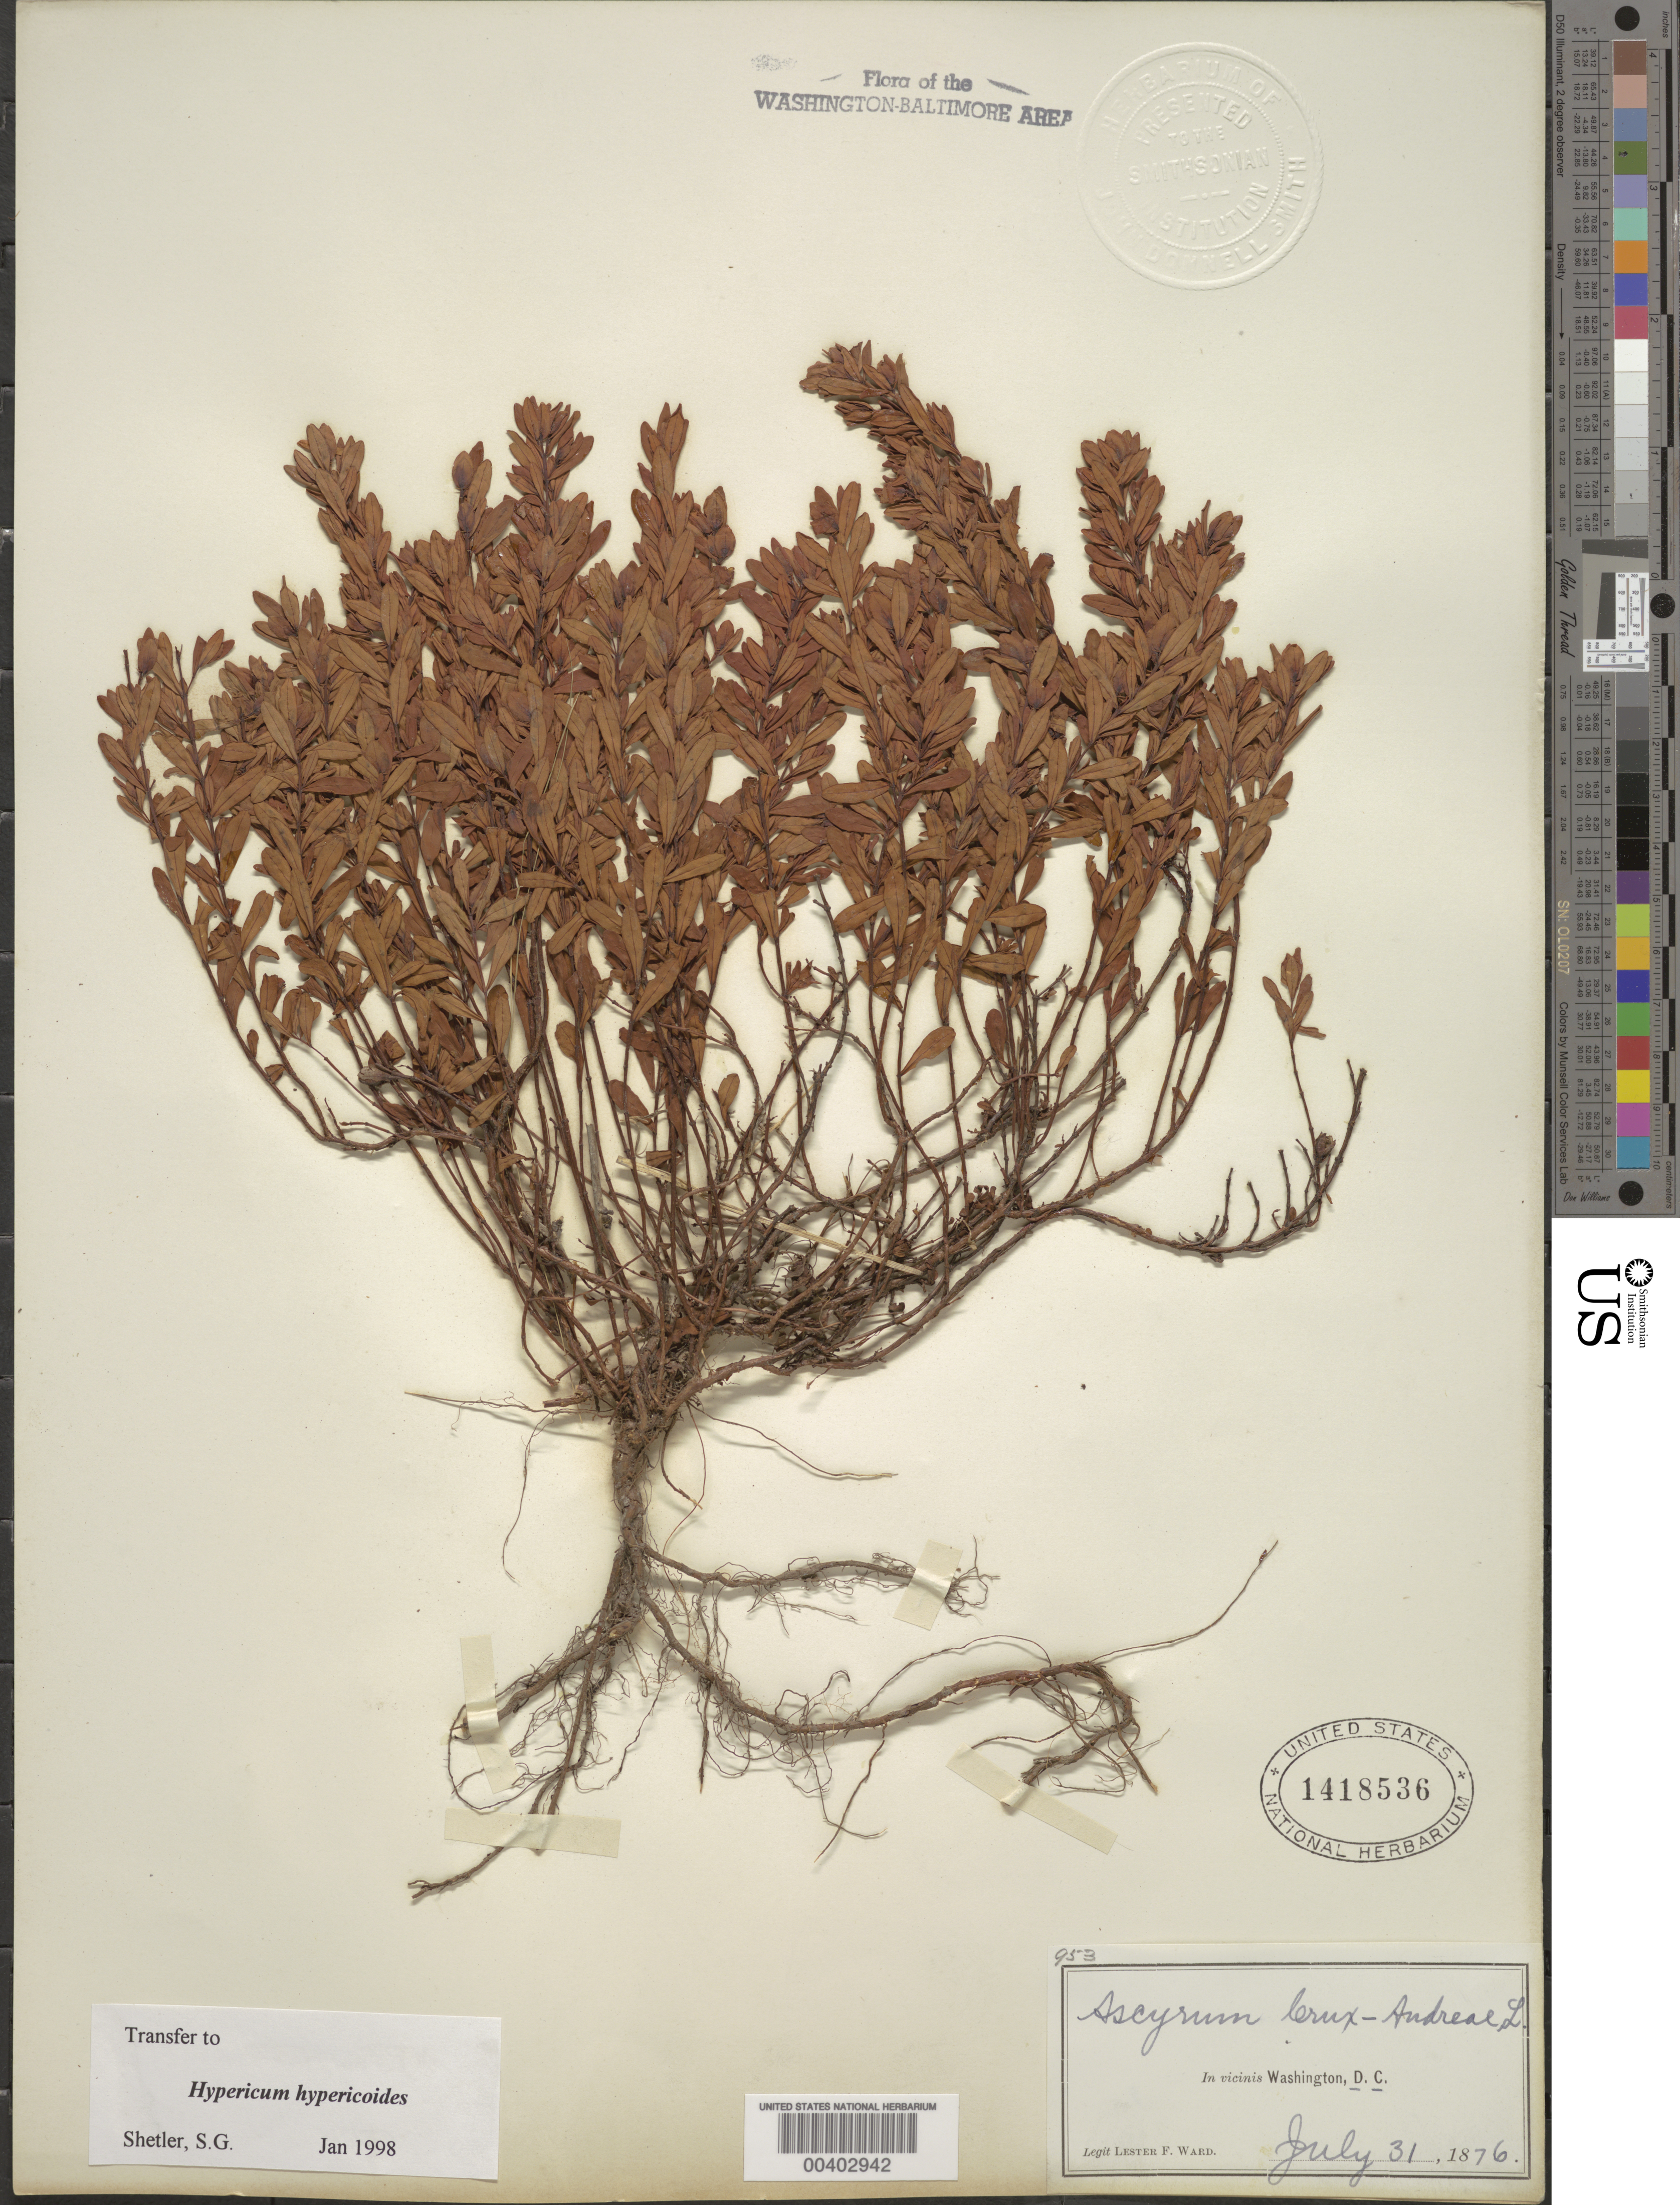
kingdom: Plantae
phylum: Tracheophyta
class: Magnoliopsida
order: Malpighiales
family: Hypericaceae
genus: Hypericum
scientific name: Hypericum hypericoides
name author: (L.) Crantz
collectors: L. F. Ward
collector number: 953.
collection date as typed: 31 Jul 1876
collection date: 1876-07-31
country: United States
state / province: District of Columbia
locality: Washington DC Area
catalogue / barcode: US 1418536